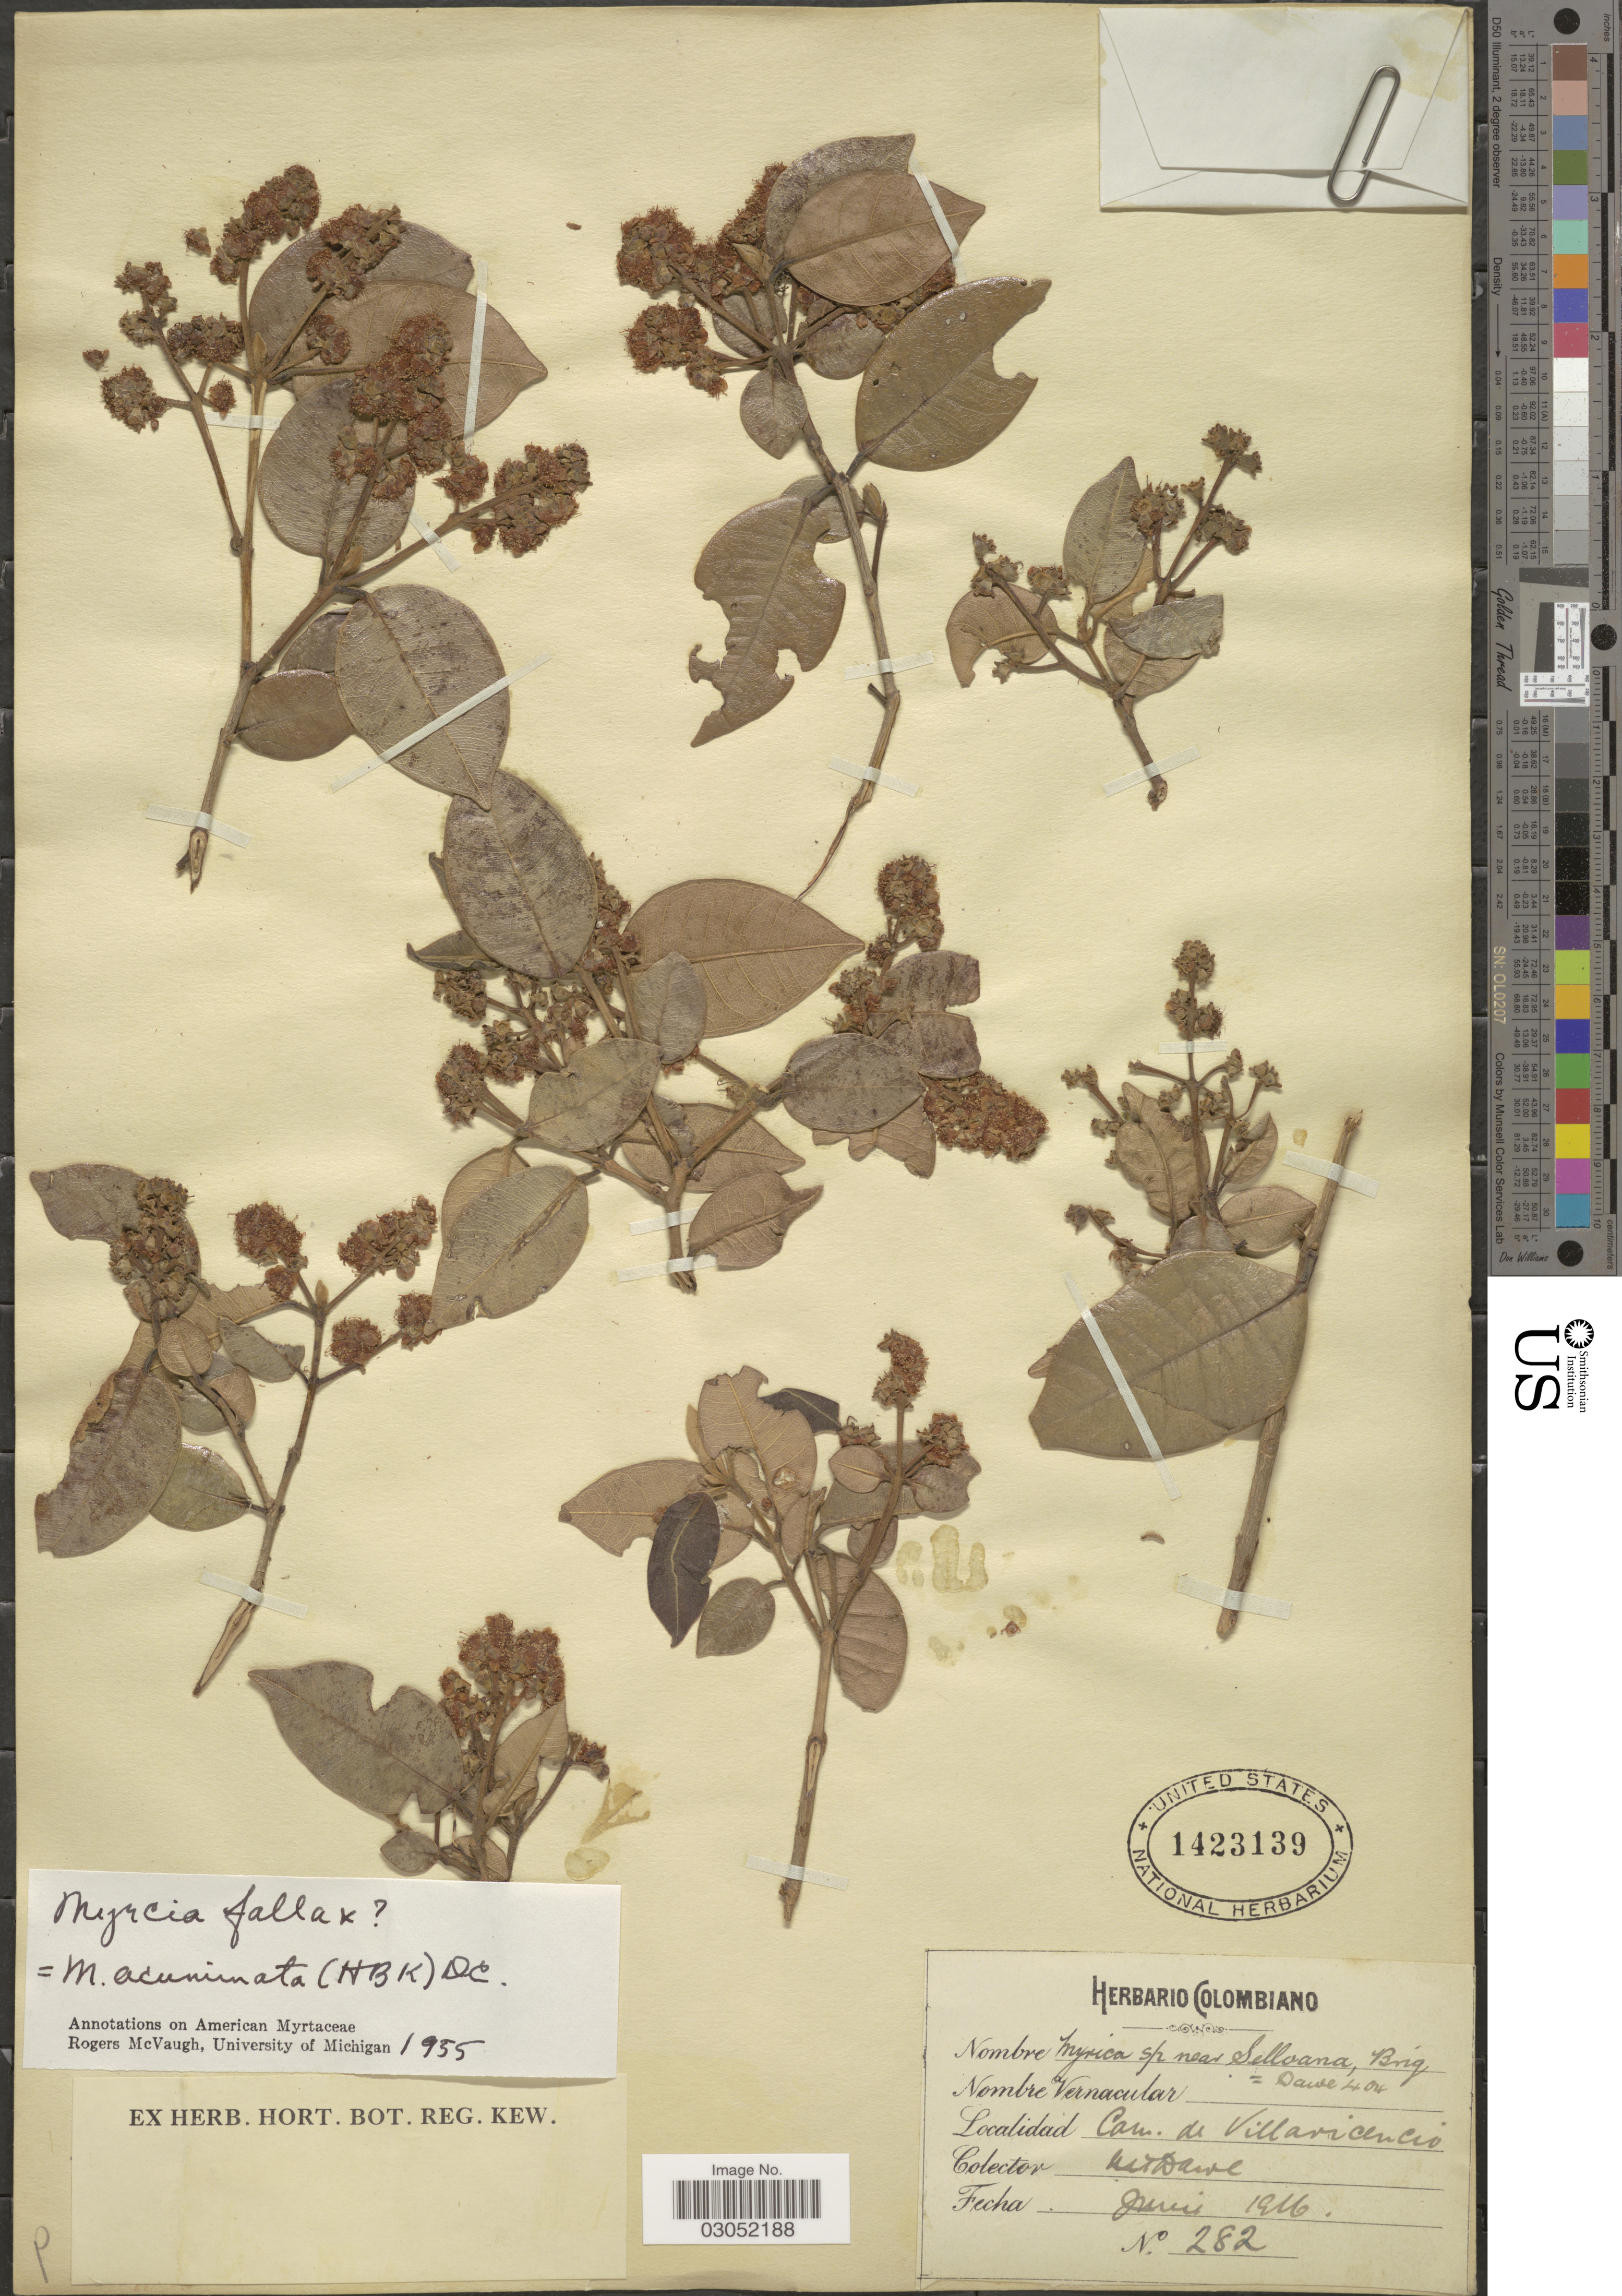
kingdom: Plantae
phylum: Tracheophyta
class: Magnoliopsida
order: Myrtales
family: Myrtaceae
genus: Myrcia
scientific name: Myrcia fallax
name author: (Rich.) DC.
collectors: M. T. Dawe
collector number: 282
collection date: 1916-06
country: Colombia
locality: Cam. de Villavicencio.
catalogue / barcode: US 1423139